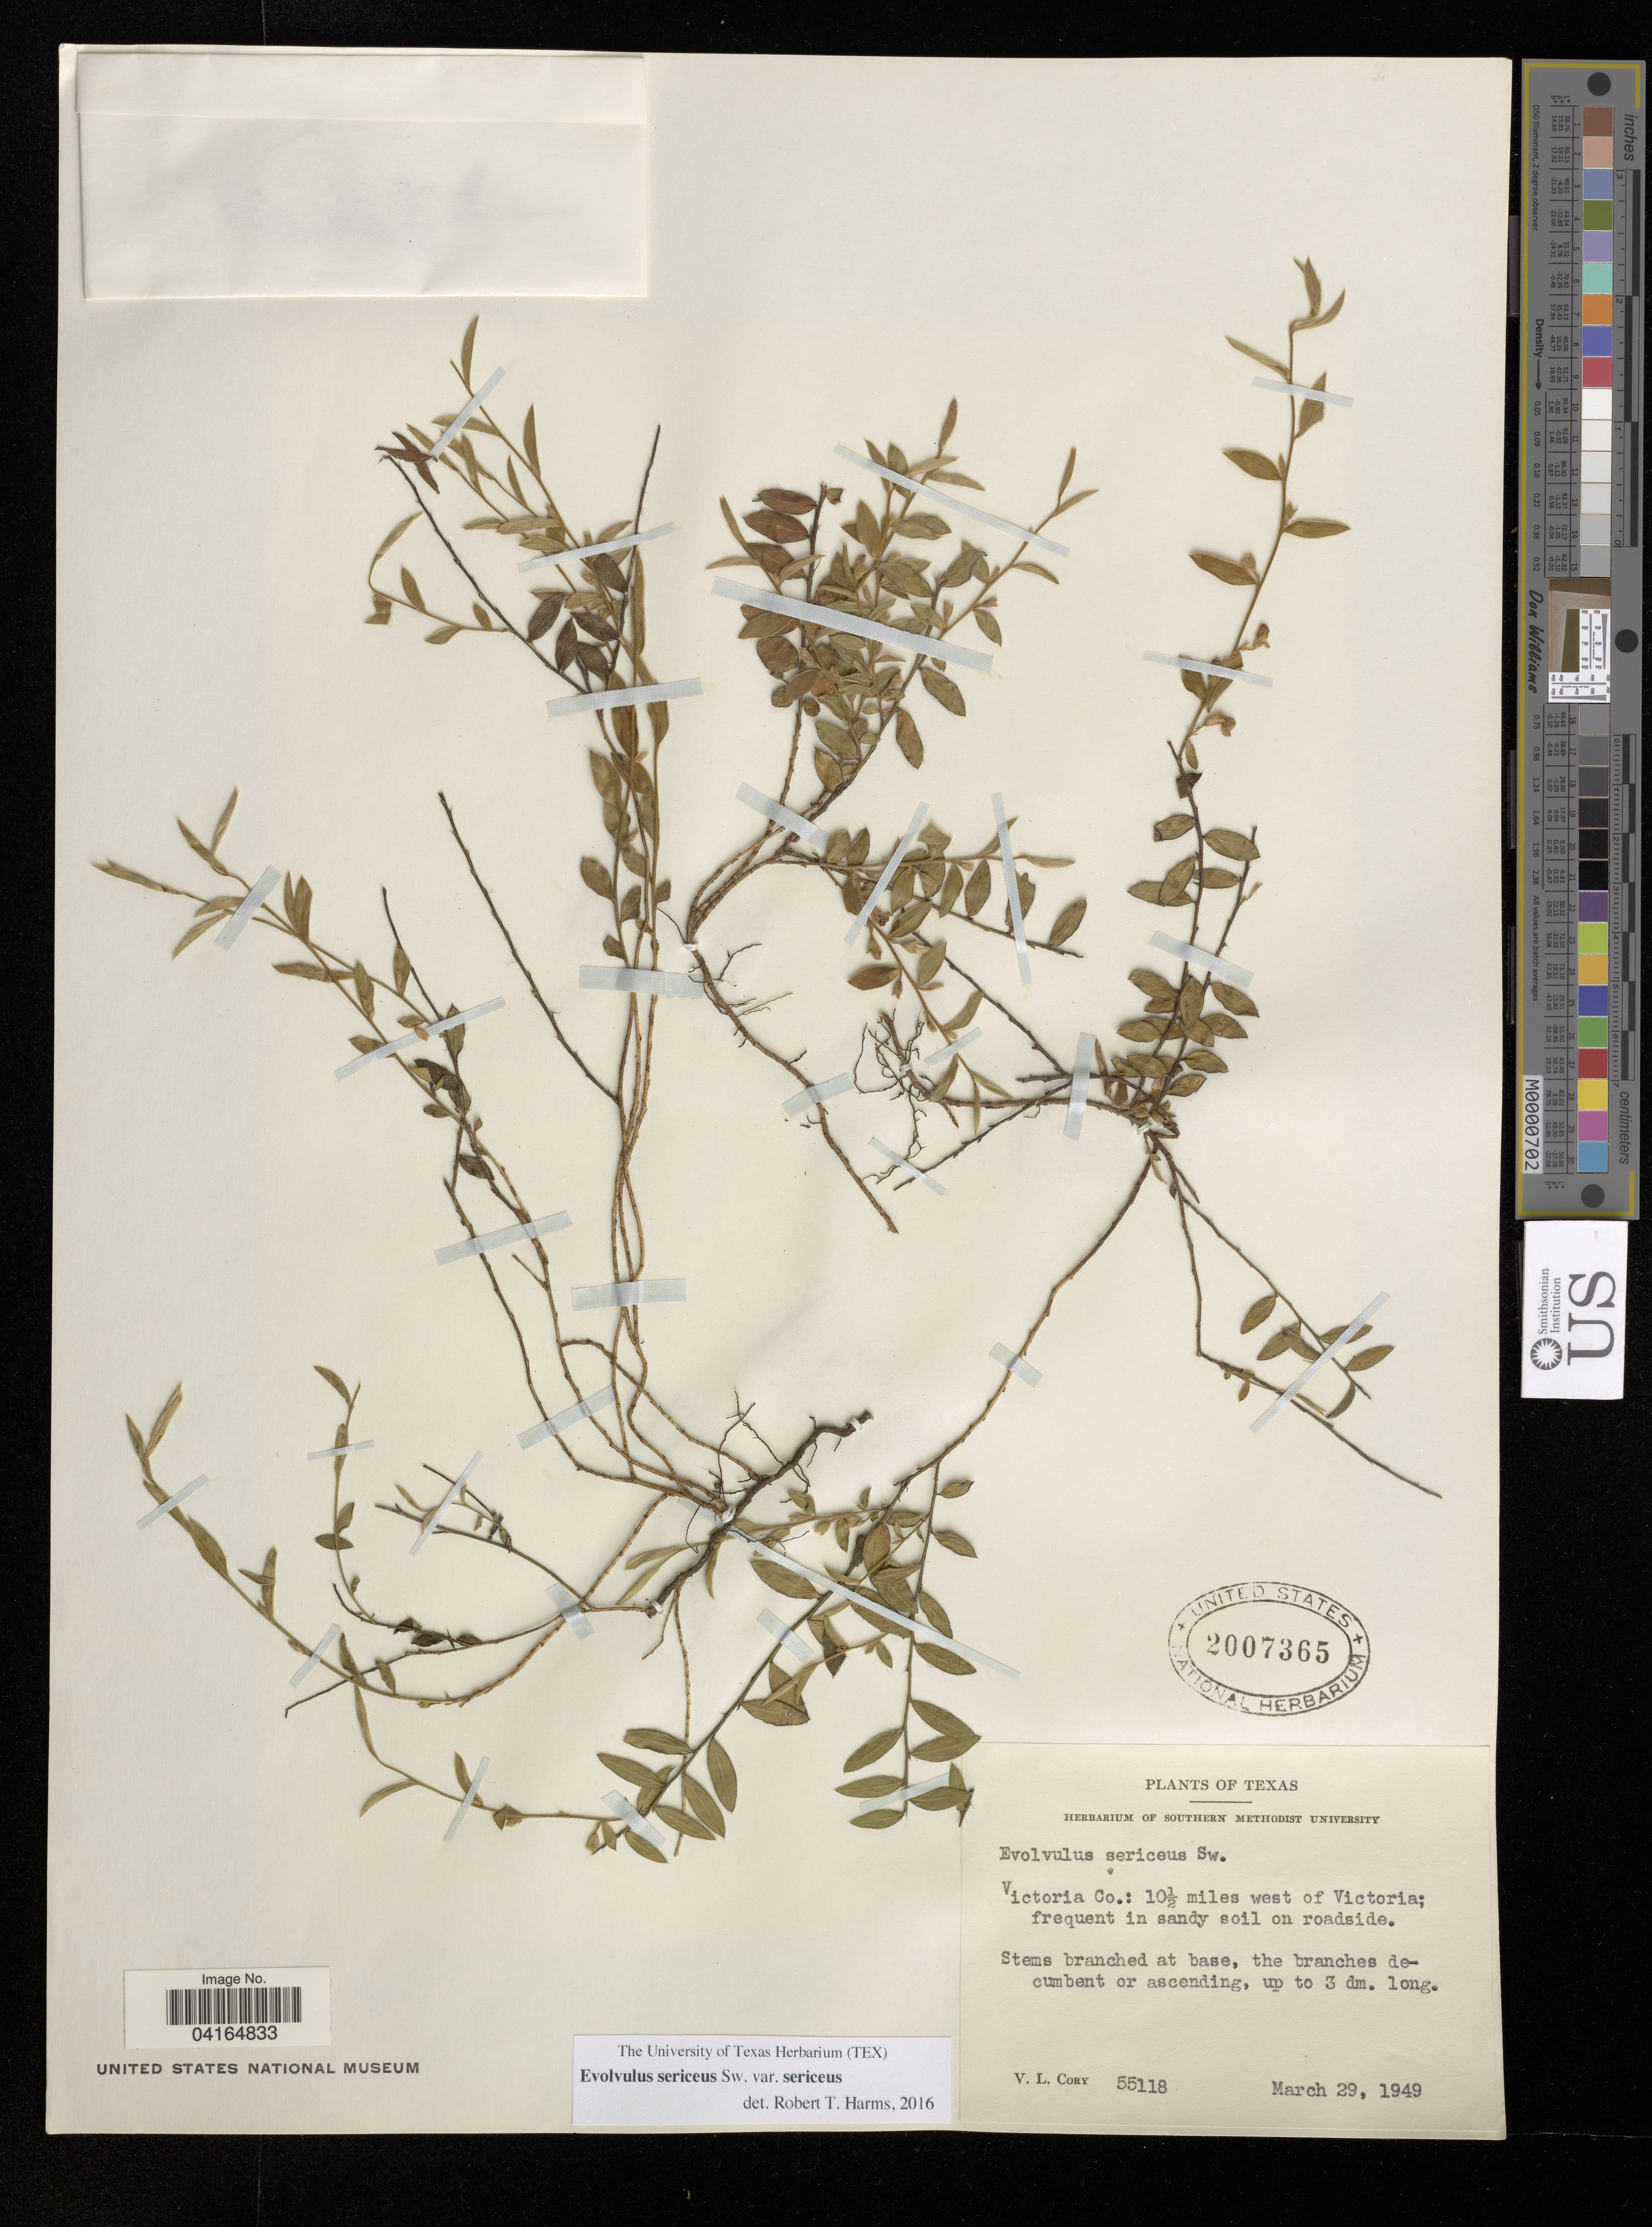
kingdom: Plantae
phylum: Tracheophyta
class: Magnoliopsida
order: Solanales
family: Convolvulaceae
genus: Evolvulus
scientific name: Evolvulus sericeus f. pedunculatus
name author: Ooststr.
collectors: V. Cory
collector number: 55118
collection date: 1949-03-29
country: United States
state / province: Texas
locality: Victoria Co.: 10 1/2 miles west of Victoria; frequent in sandy soil on roadside.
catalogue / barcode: US 2007365